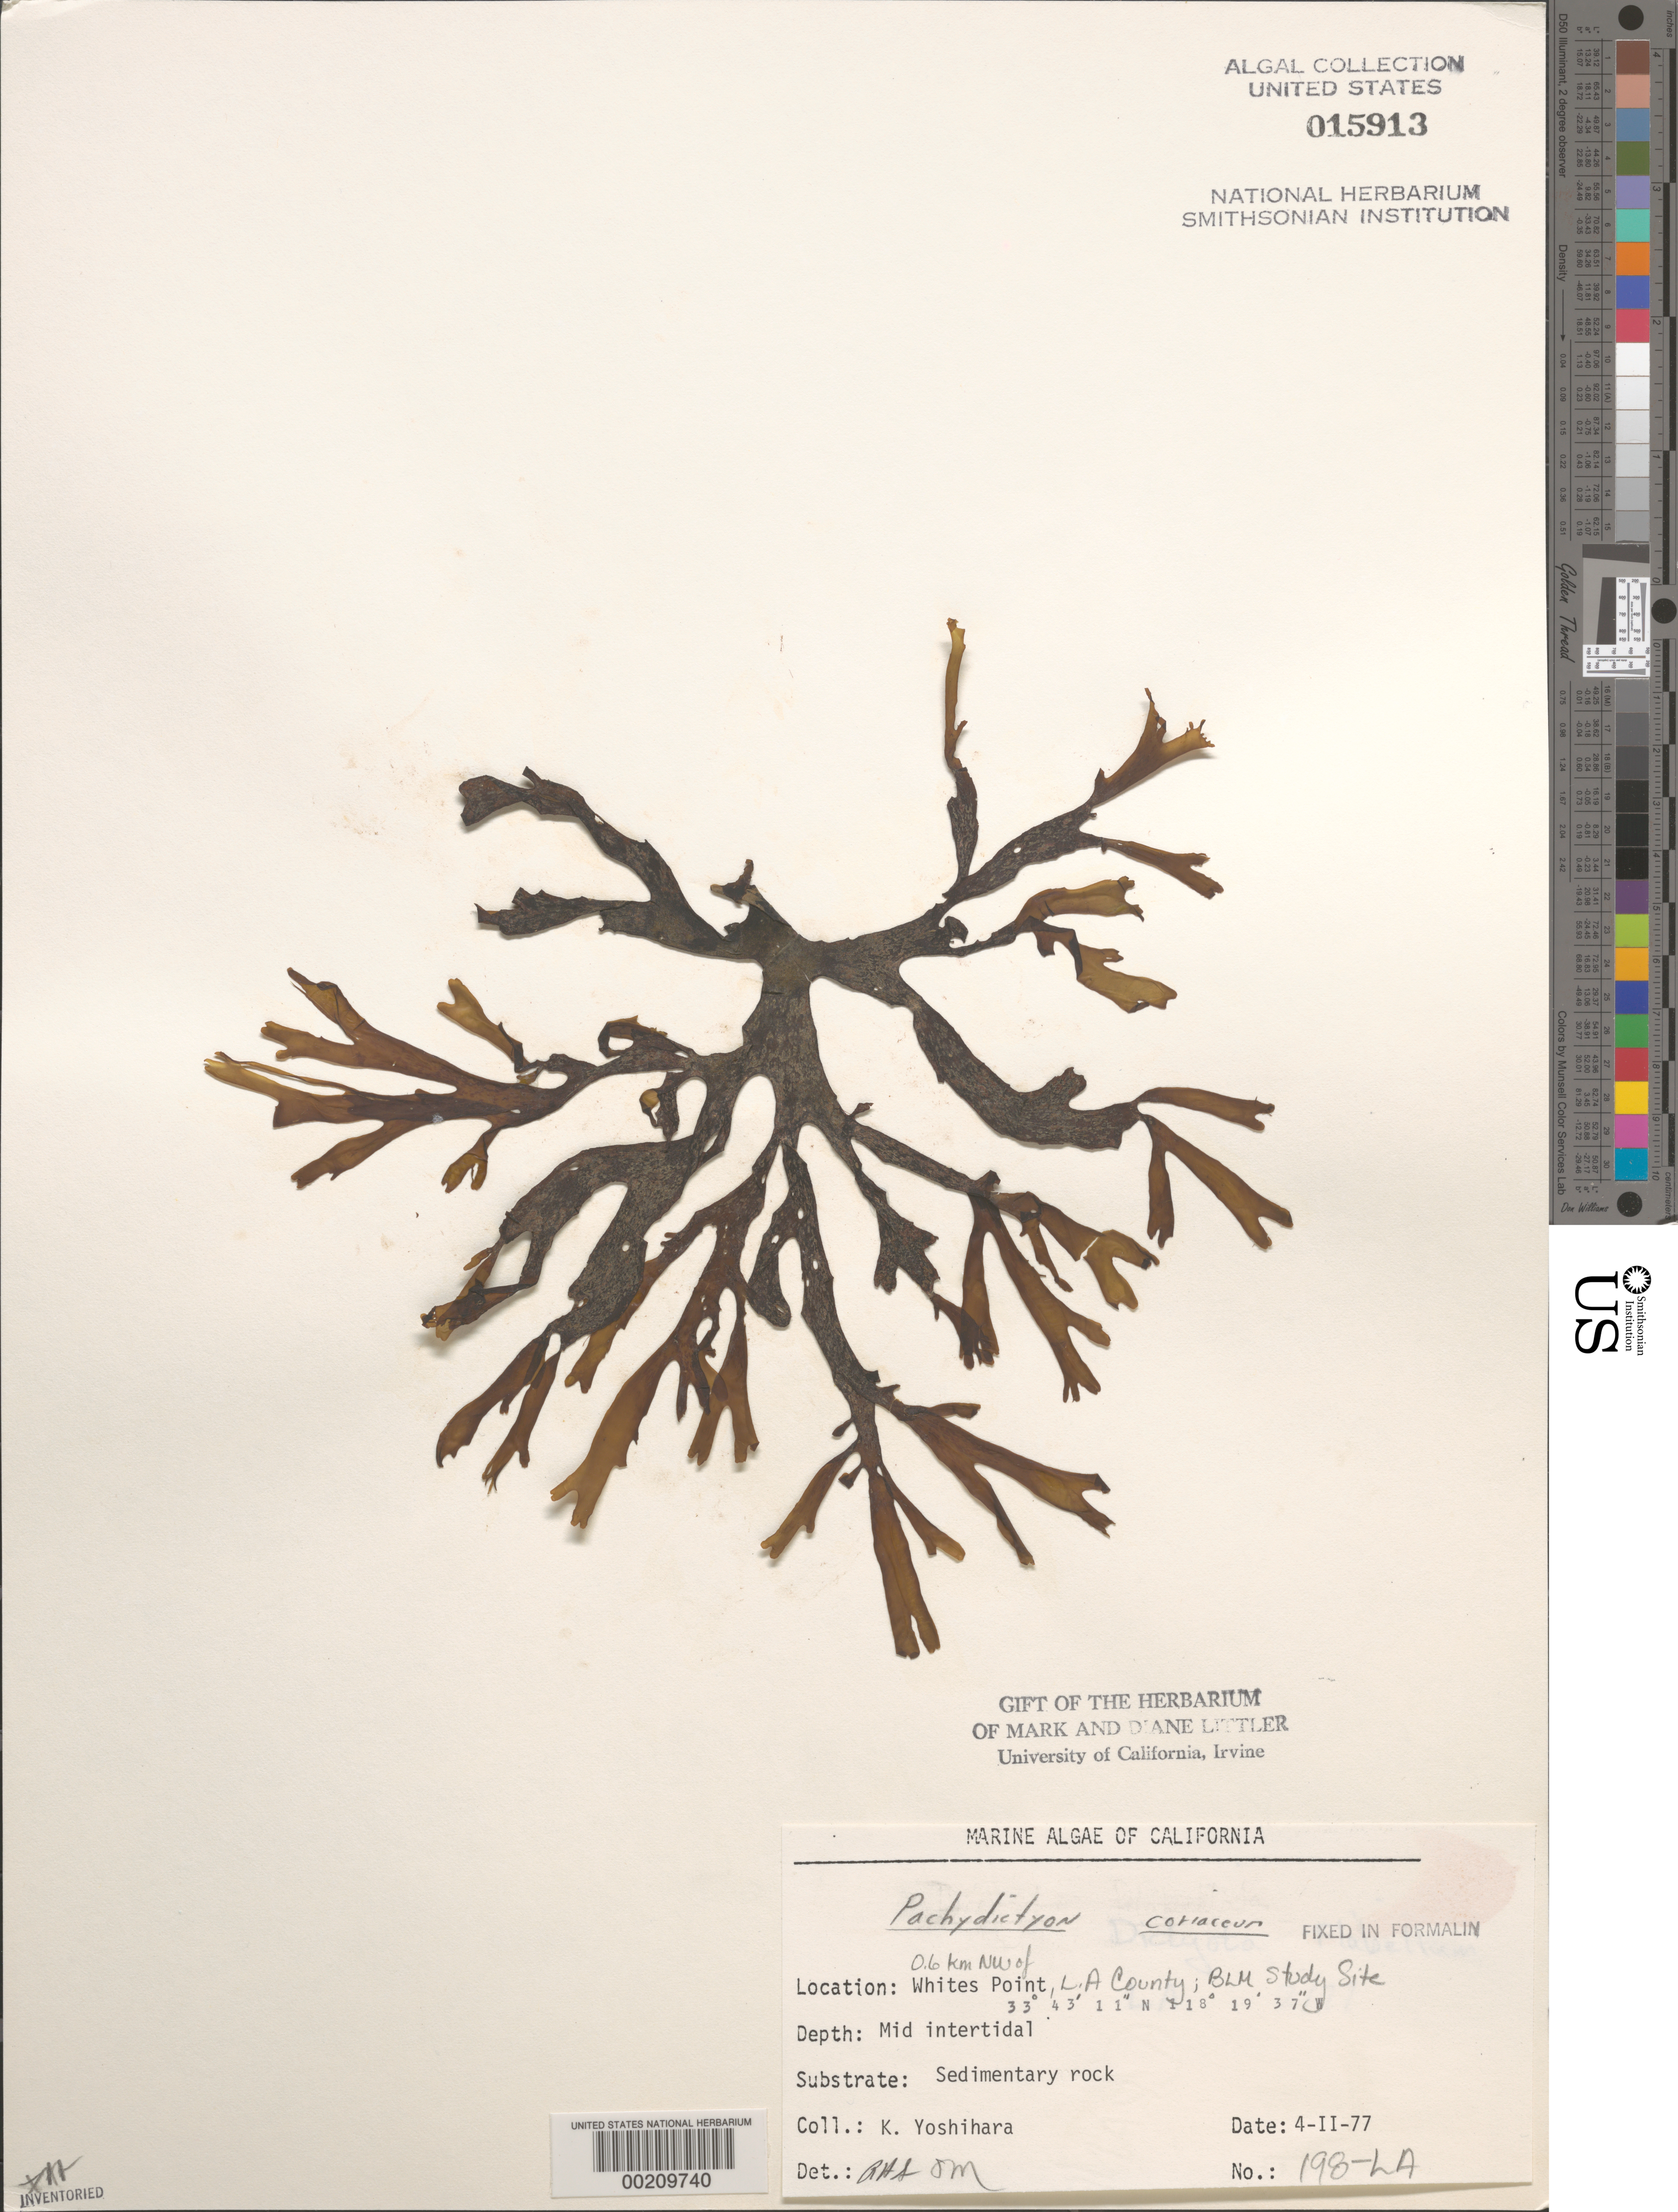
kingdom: Chromista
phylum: Ochrophyta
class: Phaeophyceae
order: Dictyotales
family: Dictyotaceae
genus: Pachydictyon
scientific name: Pachydictyon coriaceum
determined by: Sims, Robert H.; Murray, S. N.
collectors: K. Yoshihara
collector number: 198-la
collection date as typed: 04 Feb 1977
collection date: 1977-02-04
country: United States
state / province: California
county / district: Los Angeles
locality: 0.6 km northwest of Whites Point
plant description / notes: BLM-SOCALBIGHT Rocky Intertidal Survey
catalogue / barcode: US 15913